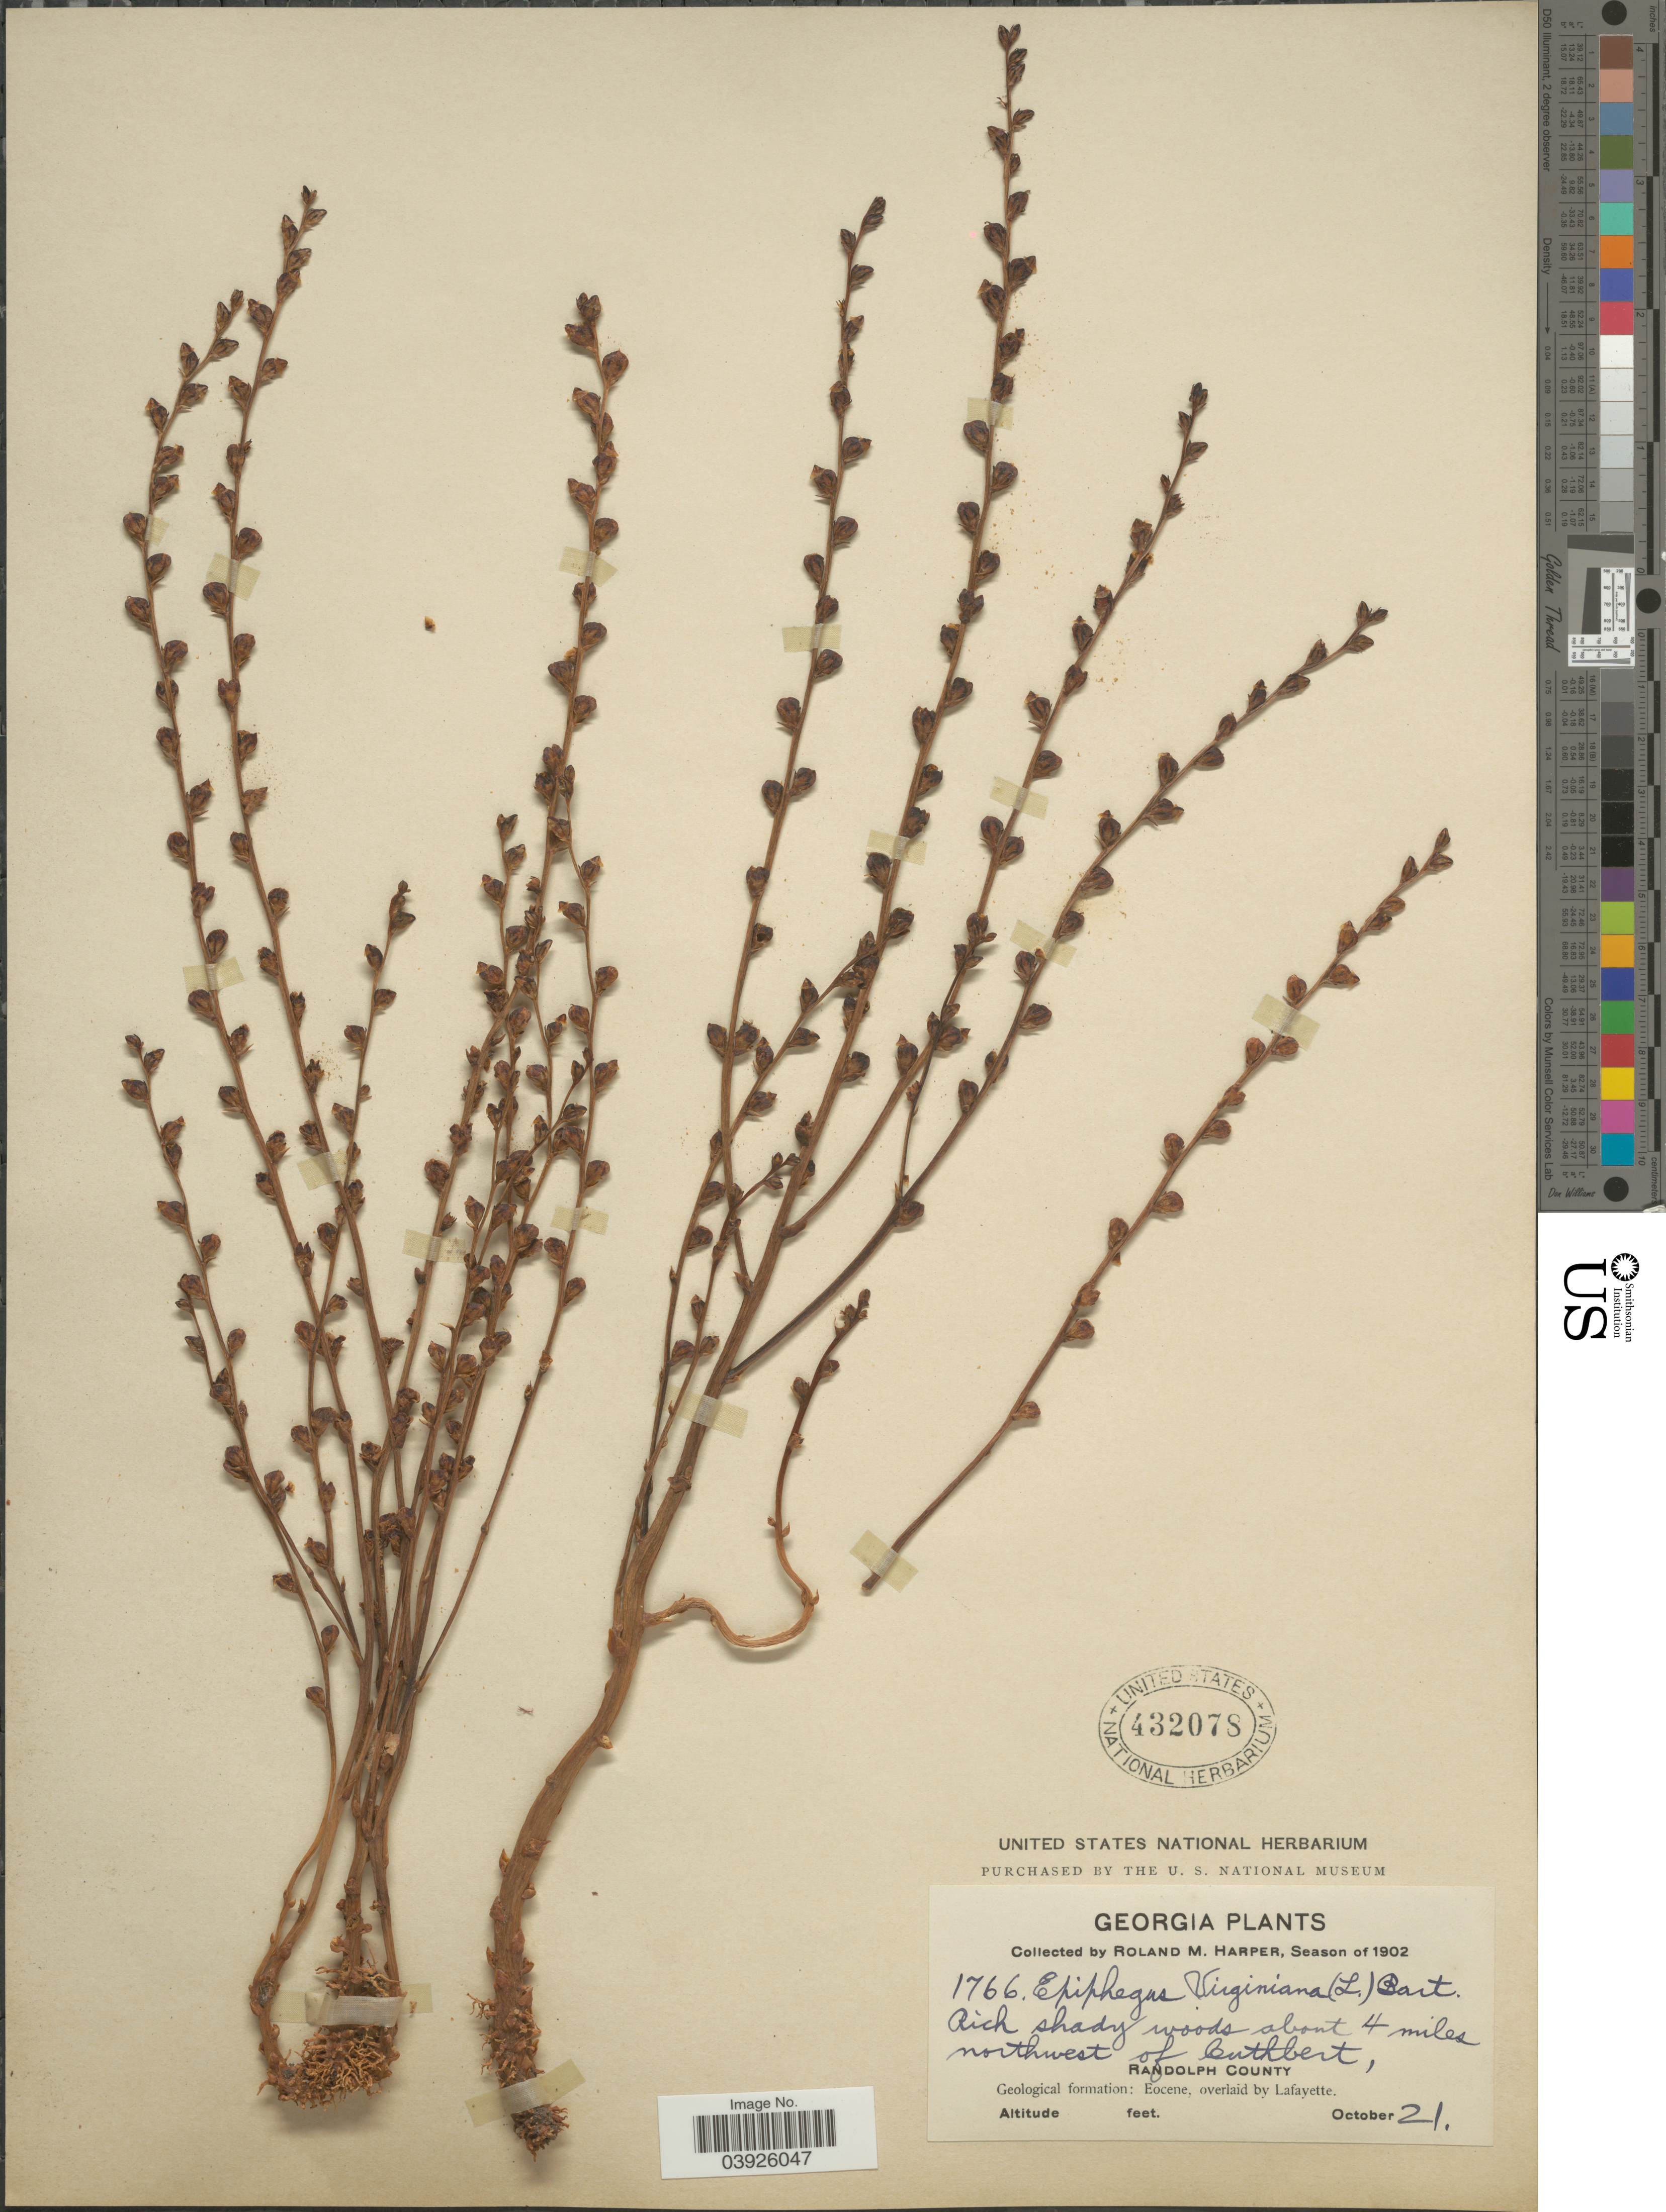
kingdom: Plantae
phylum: Tracheophyta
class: Magnoliopsida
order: Lamiales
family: Orobanchaceae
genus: Epifagus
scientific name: Epifagus virginiana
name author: (L.) W.P.C. Barton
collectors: R. M. Harper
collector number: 1766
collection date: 1902-10-21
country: United States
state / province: Georgia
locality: Rich shady woods about 4 miles northwest of Cuthbert, Randolph County. Geological formation: Eocene, overlaid by Lafayette.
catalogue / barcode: US 432078